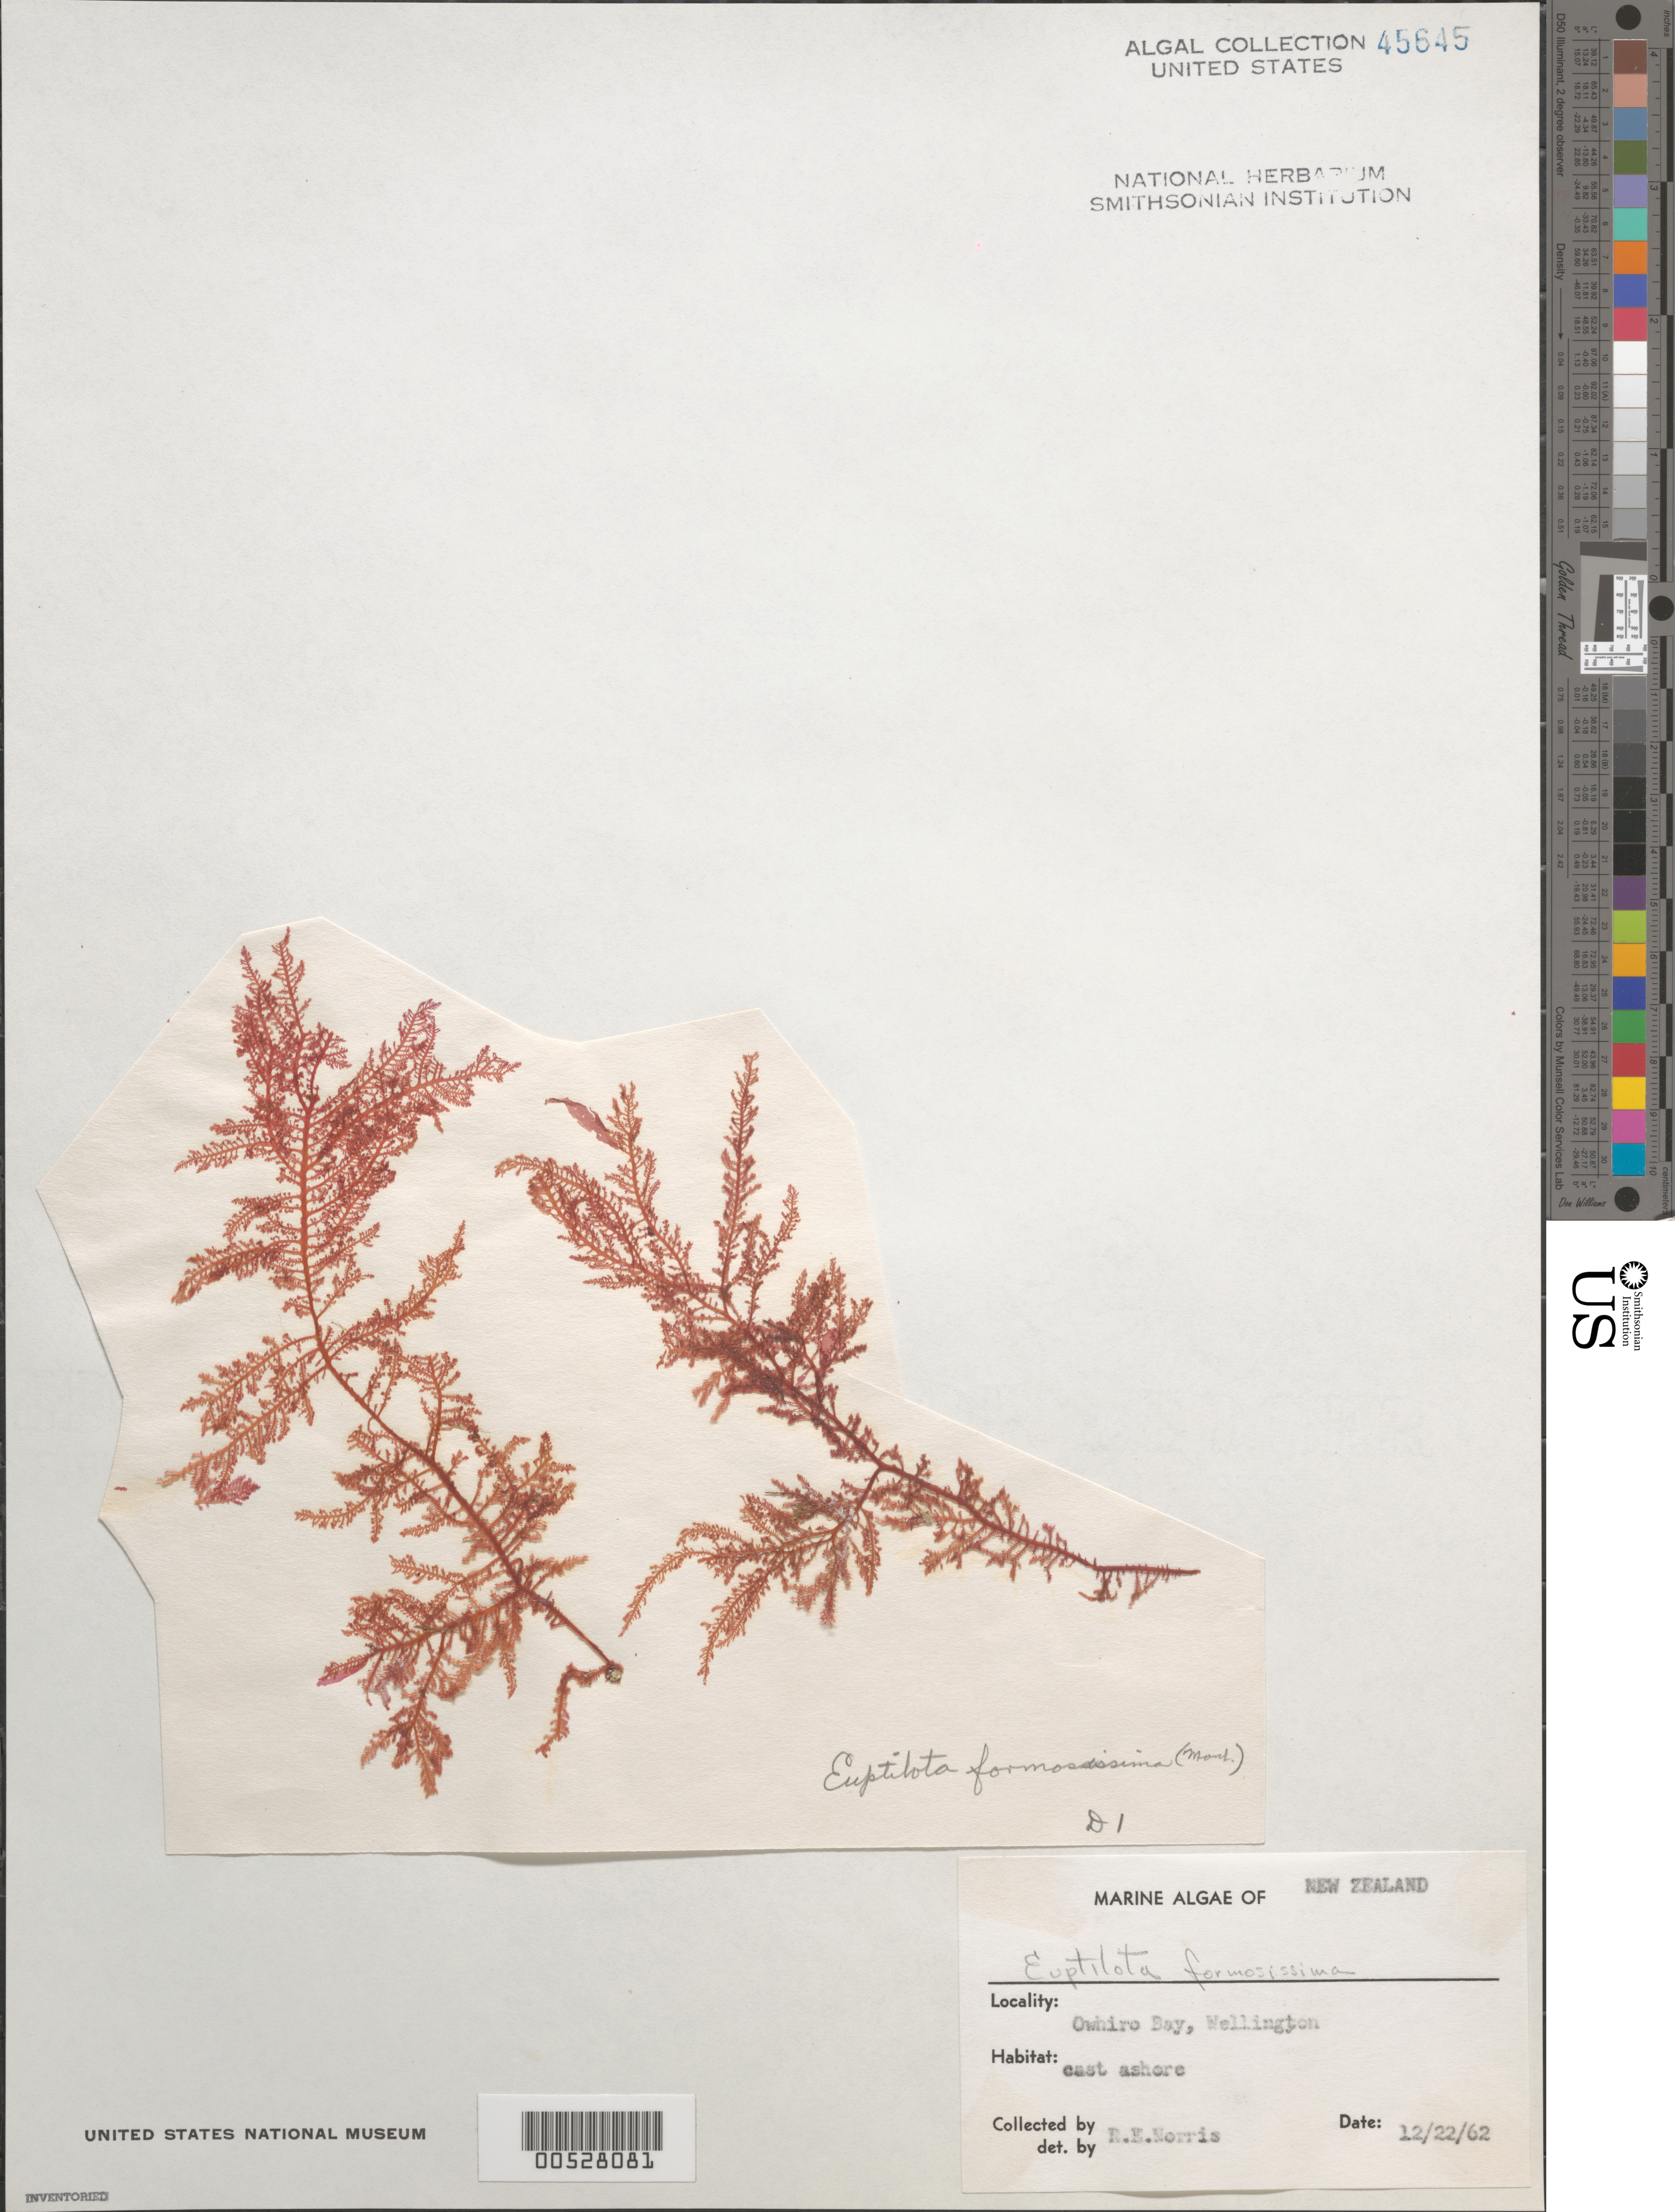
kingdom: Plantae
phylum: Rhodophyta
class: Florideophyceae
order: Ceramiales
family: Callithamniaceae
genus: Euptilota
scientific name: Euptilota formosissima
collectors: R. E. Norris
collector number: D1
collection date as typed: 22 Dec 1962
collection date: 1962-12-22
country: New Zealand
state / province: Wellington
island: North Island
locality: Owhiro Bay, Wellington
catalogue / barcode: US 45645